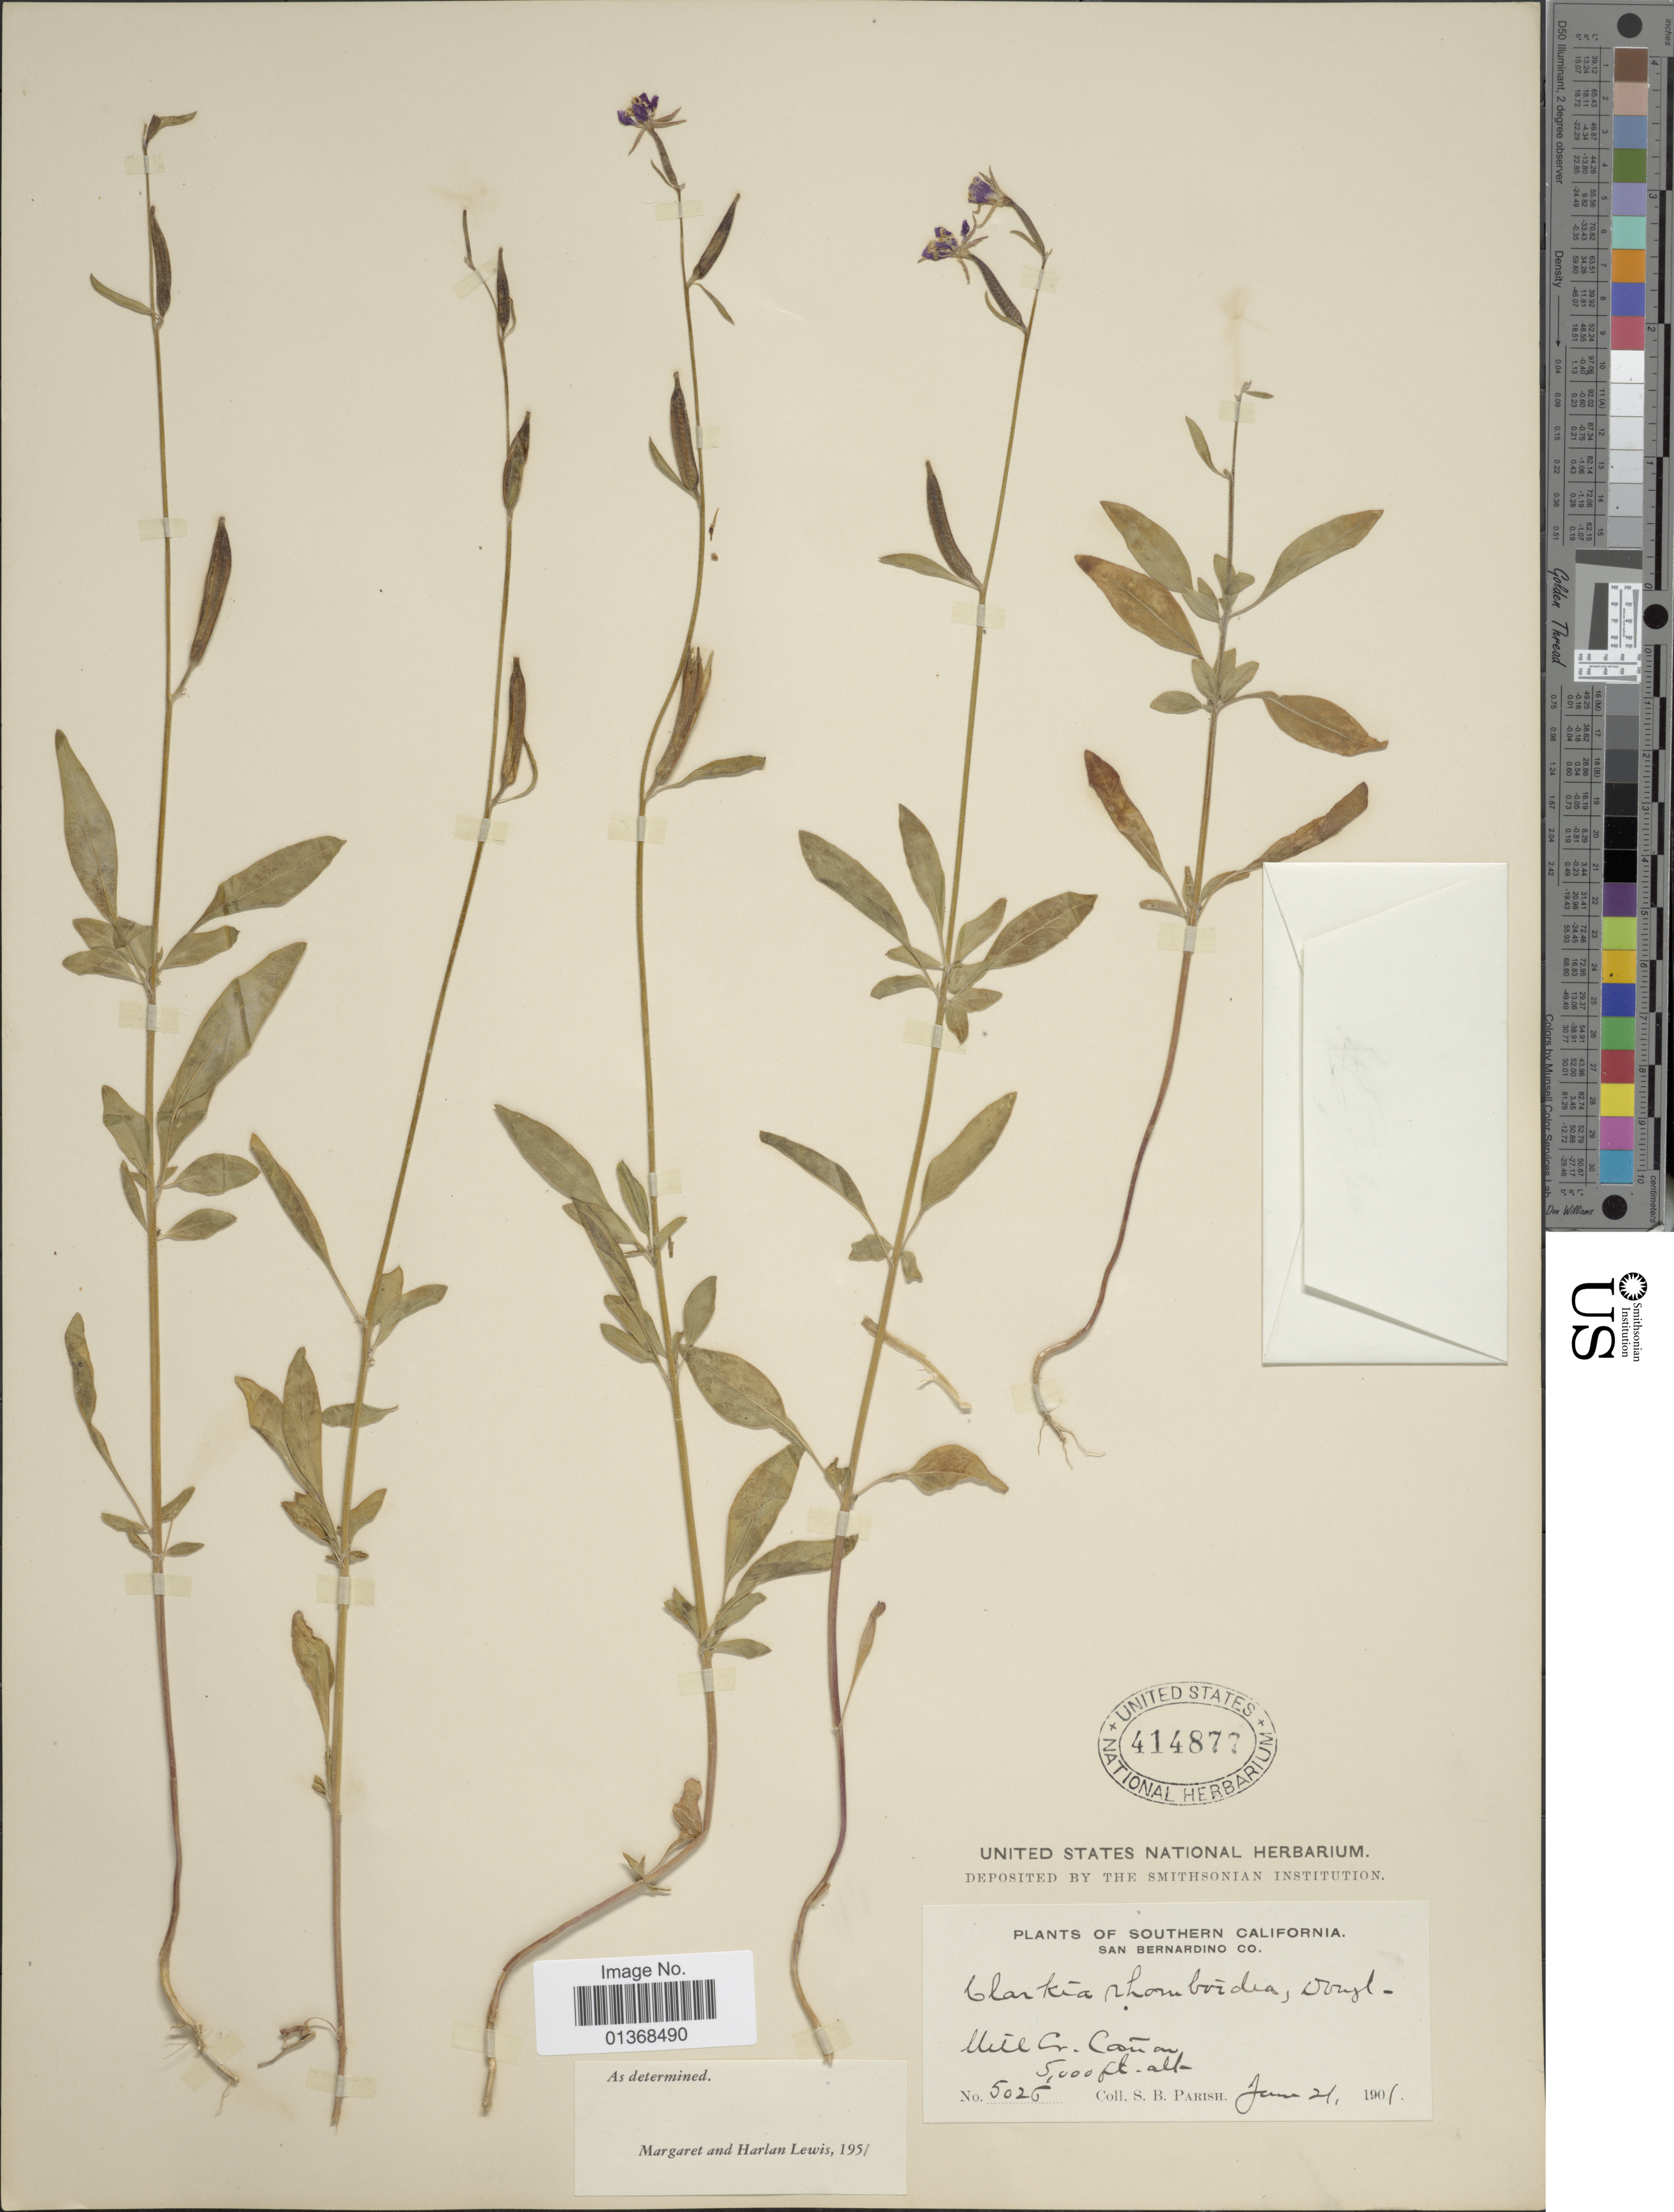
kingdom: Plantae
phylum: Tracheophyta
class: Magnoliopsida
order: Myrtales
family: Onagraceae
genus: Clarkia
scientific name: Clarkia rhomboidea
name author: Douglas ex Hook.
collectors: S. B. Parish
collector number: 5026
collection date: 1901-06-21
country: United States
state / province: California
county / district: San Bernardino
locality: Southern California, San Bernardino Co., Mill Cr. Cañon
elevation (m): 1524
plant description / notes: Corrected "Uitl Cr." to Mill Cr. Filled county field.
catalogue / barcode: US 414877